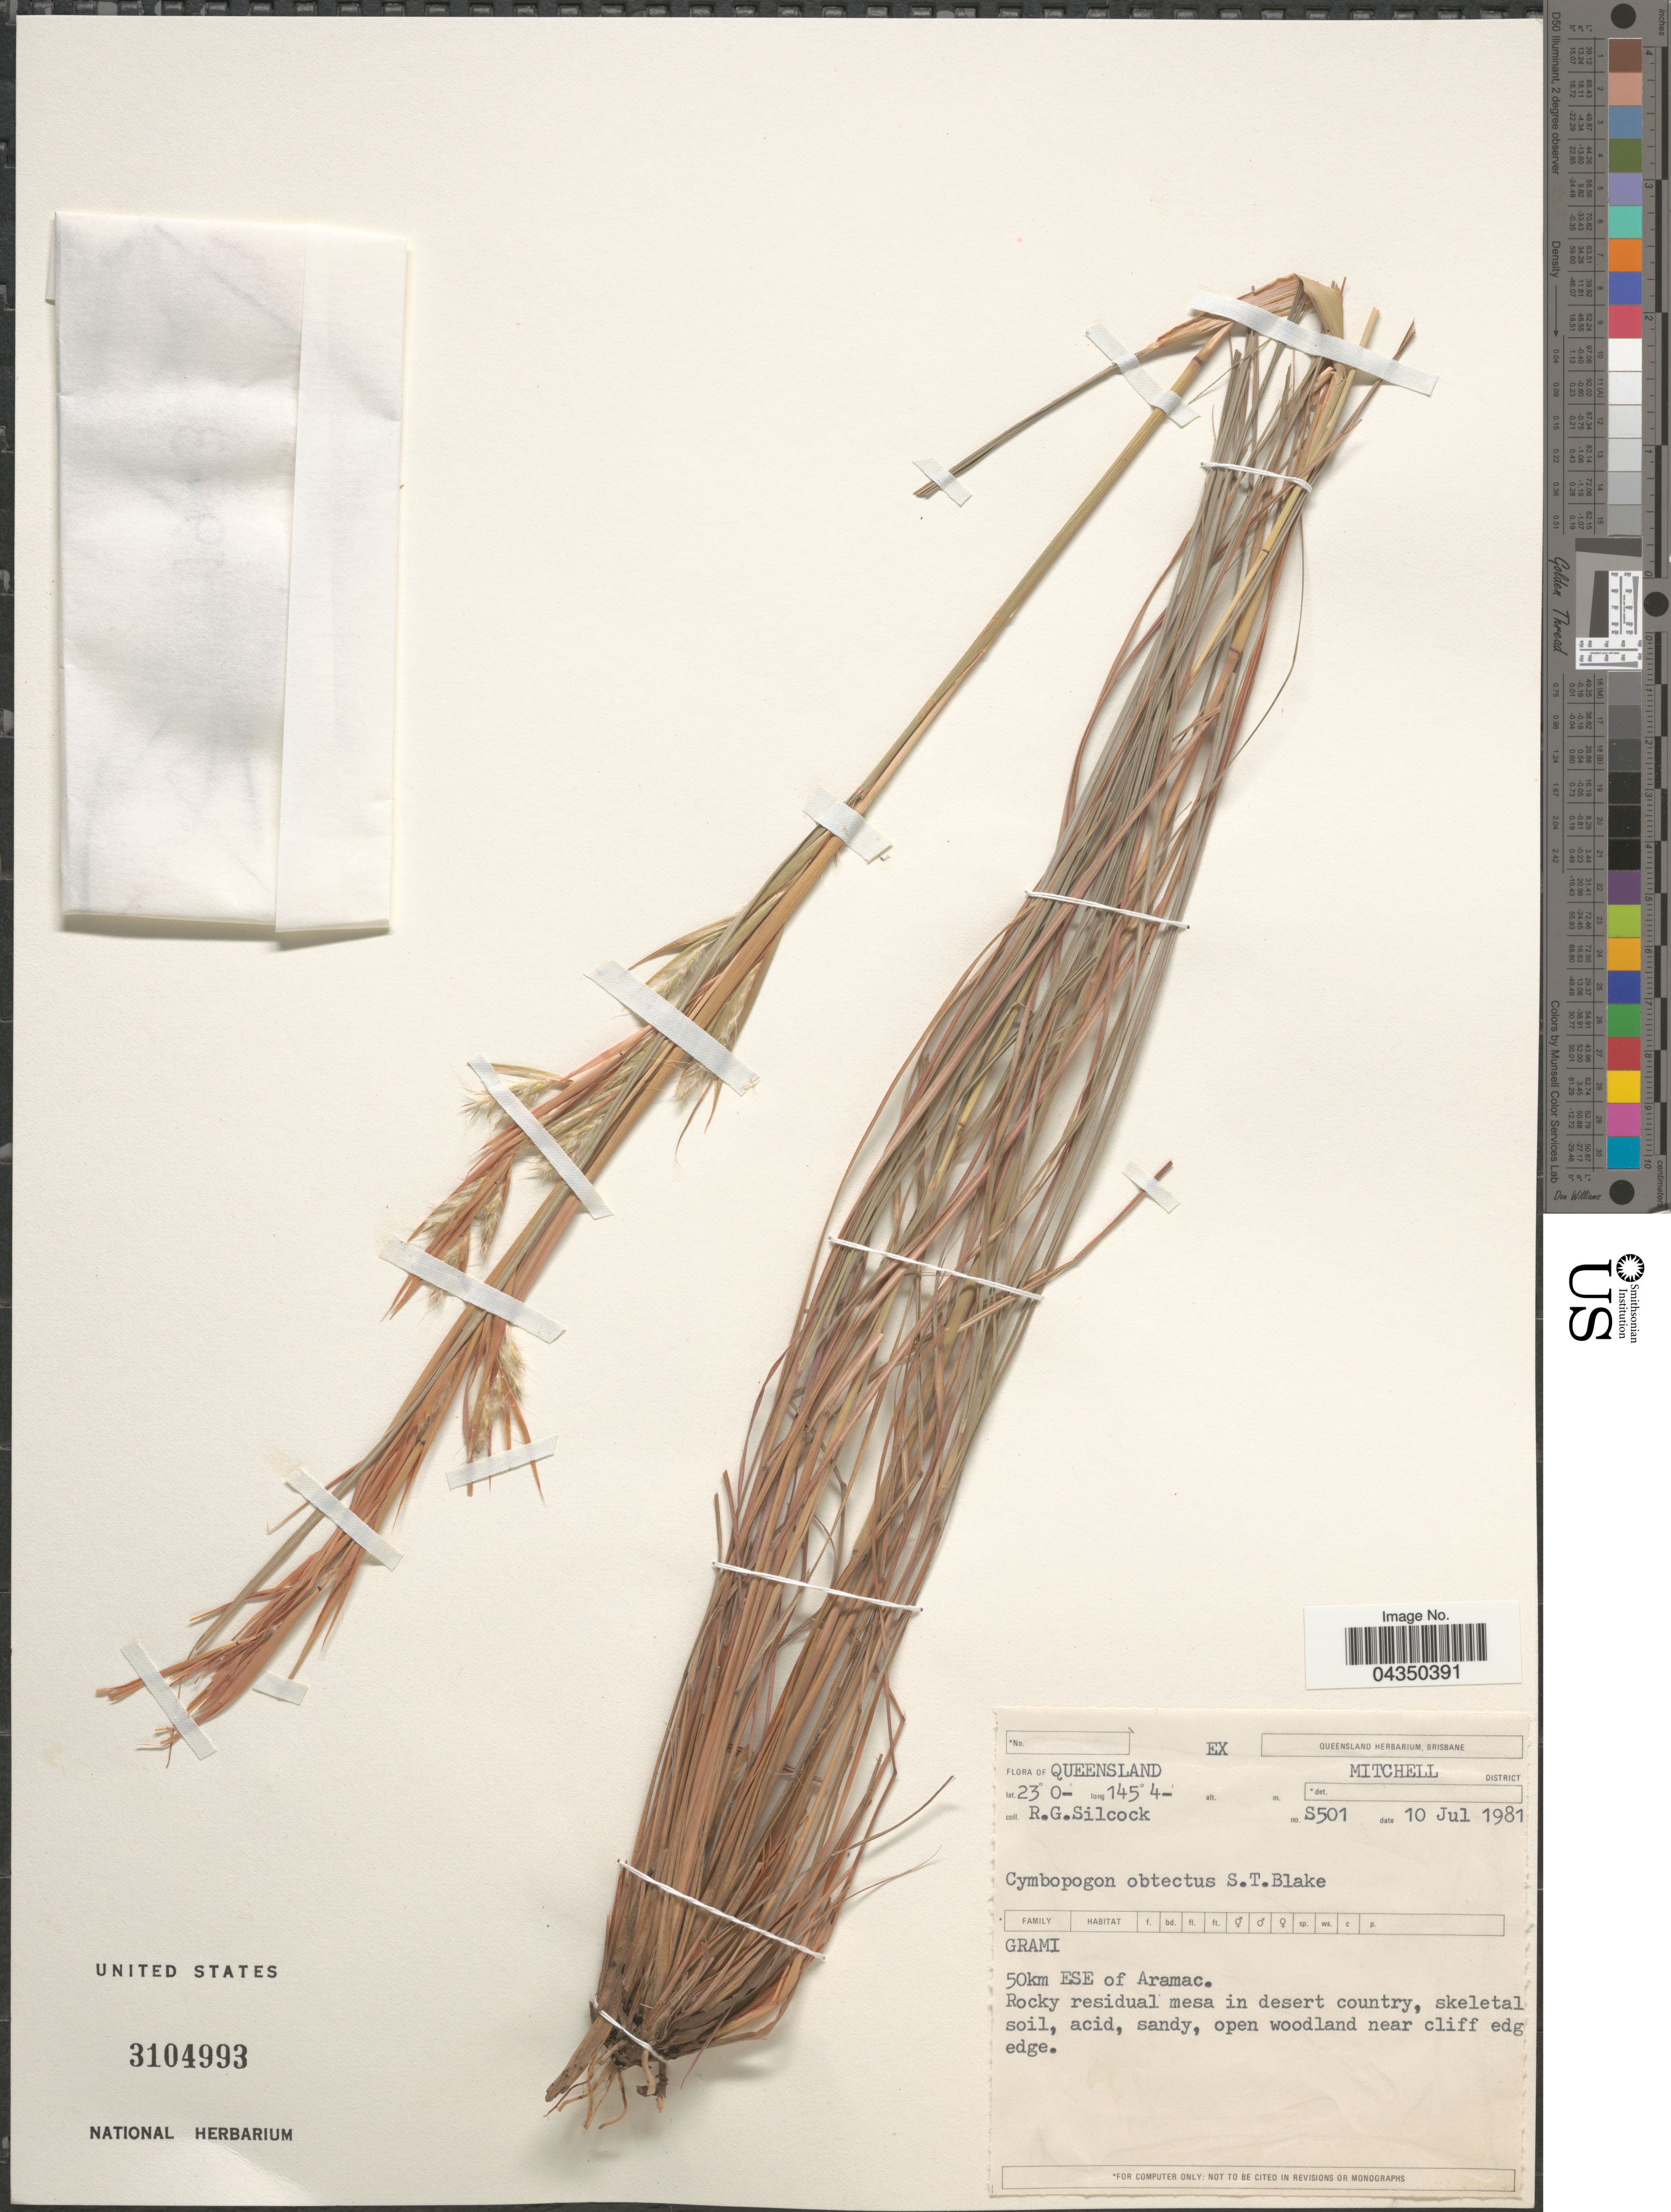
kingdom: Plantae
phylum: Tracheophyta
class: Liliopsida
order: Poales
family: Poaceae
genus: Cymbopogon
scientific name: Cymbopogon obtectus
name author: S.T. Blake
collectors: R. Silcock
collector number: S501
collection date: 1981-07-10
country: Australia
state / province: Queensland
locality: Mitchell District. 50km ESE of Aramac.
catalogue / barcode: US 3104993